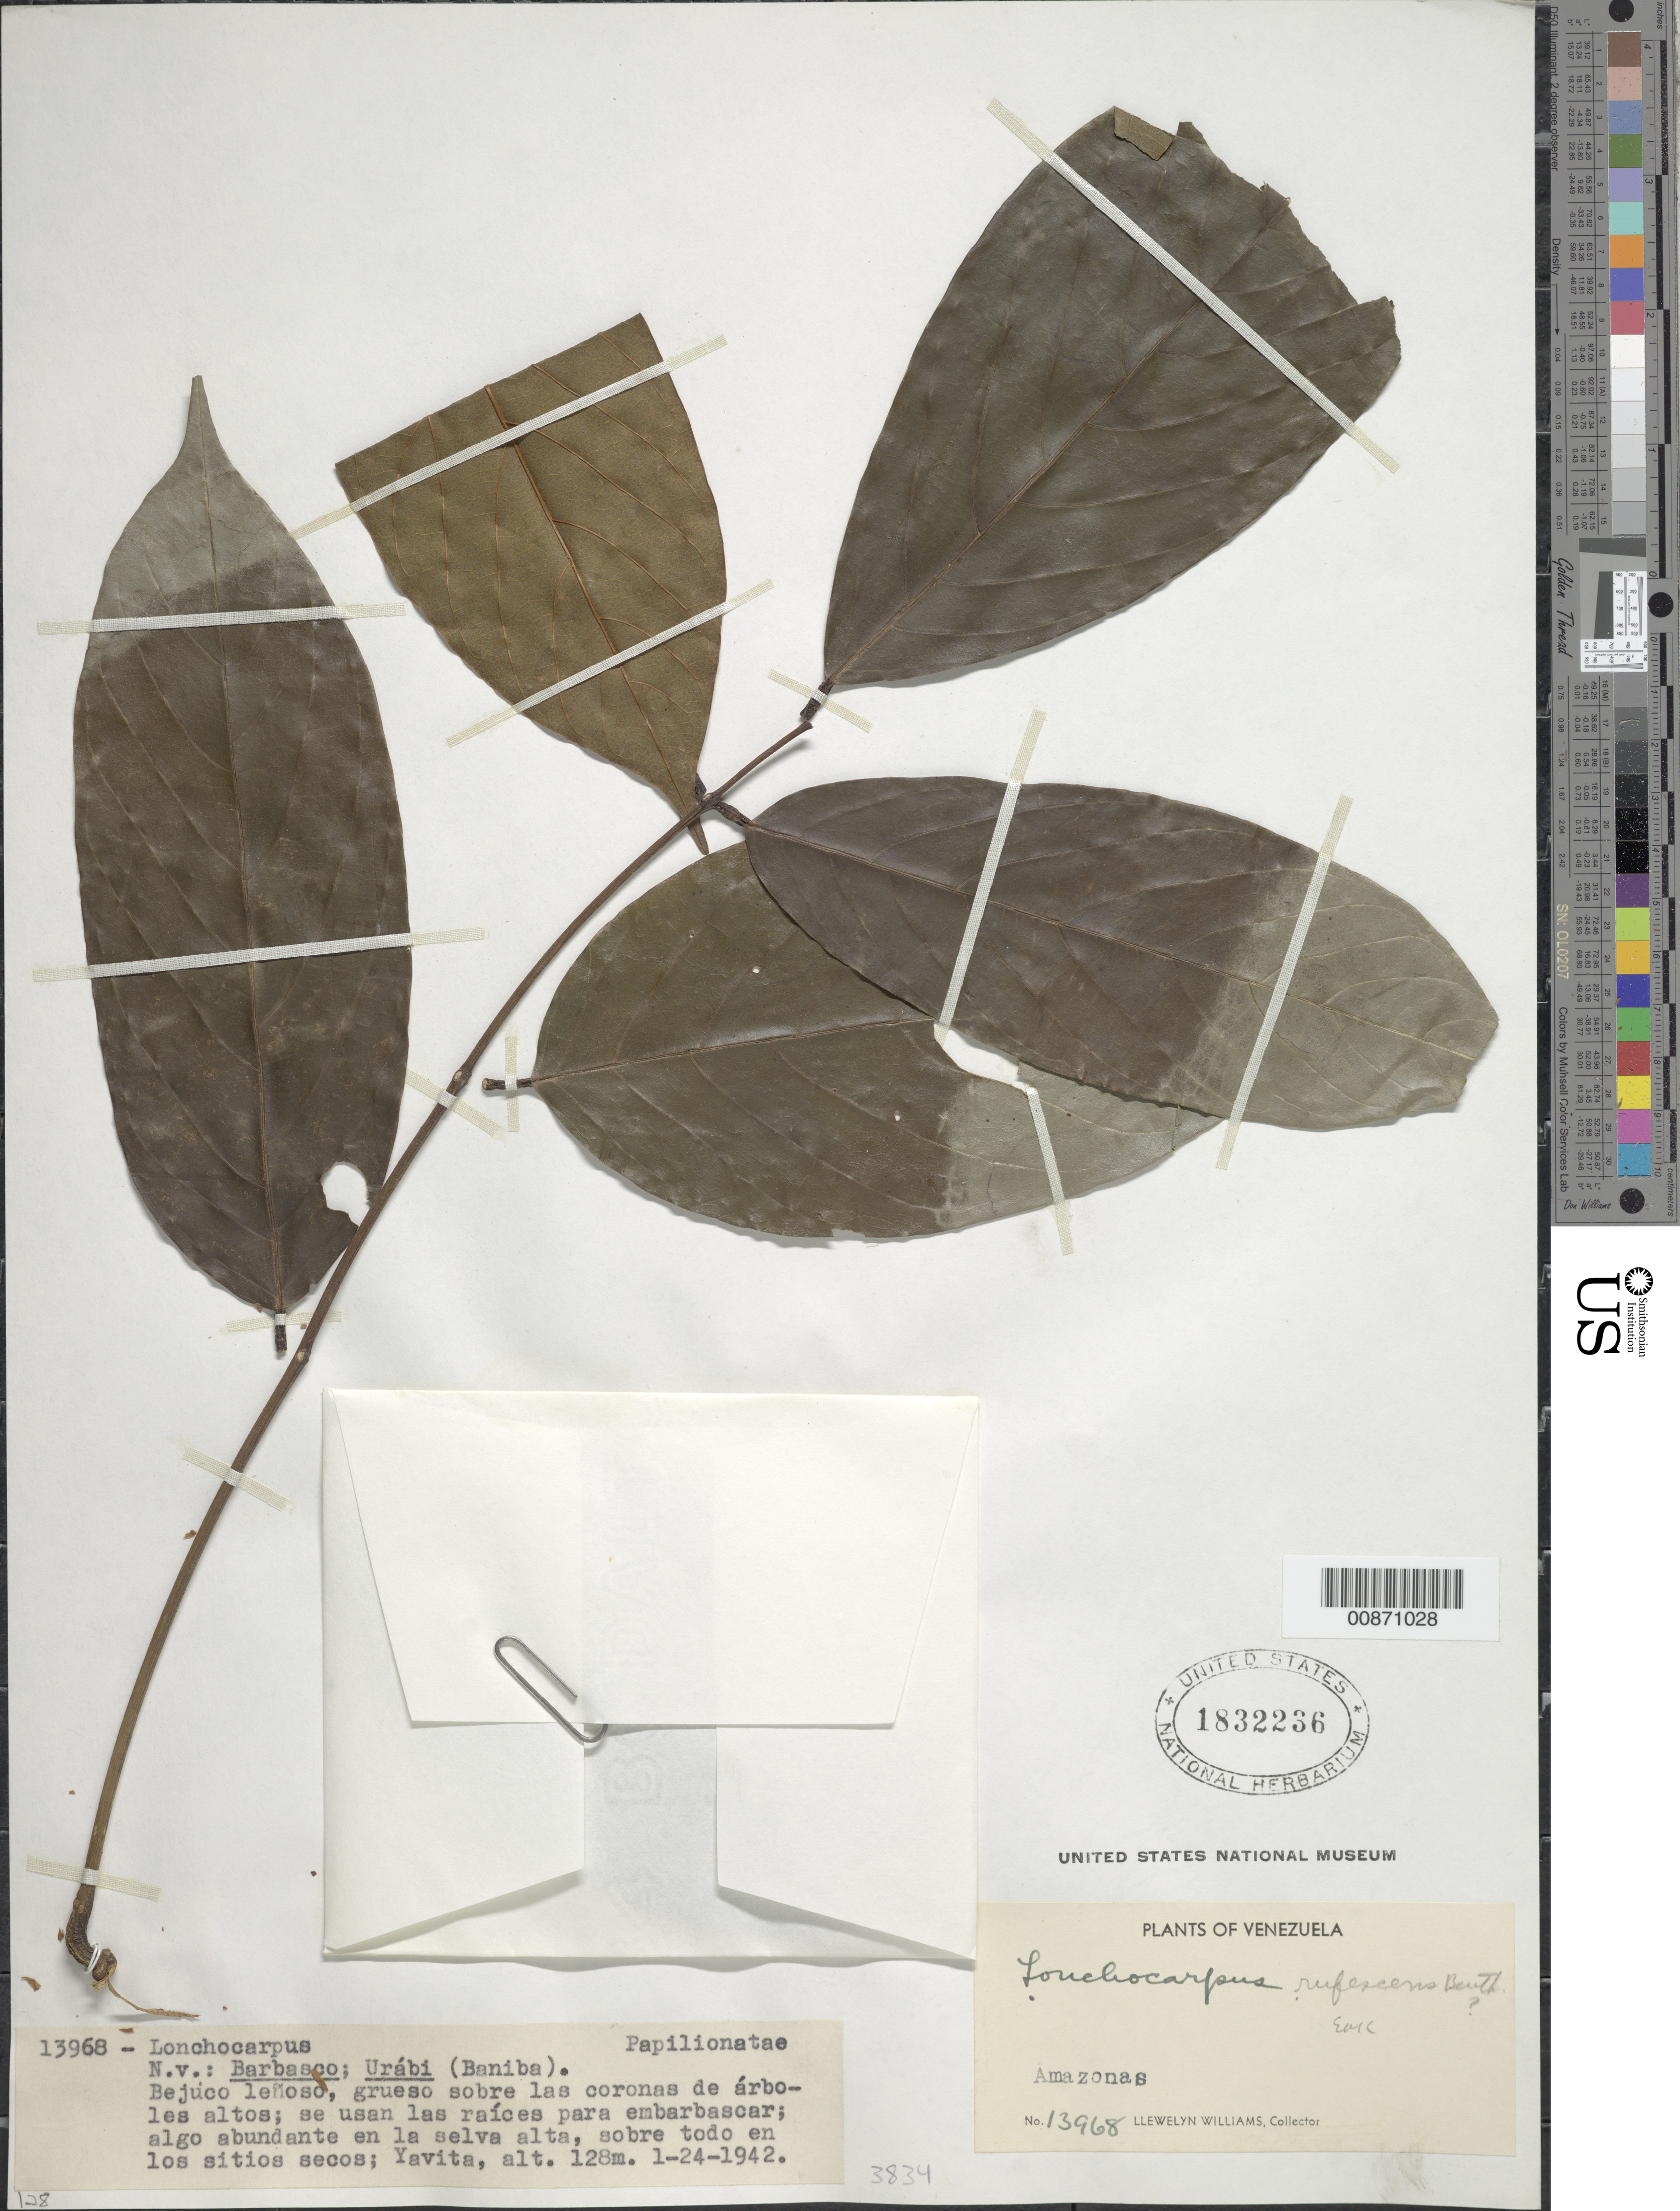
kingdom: Plantae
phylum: Tracheophyta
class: Magnoliopsida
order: Fabales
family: Fabaceae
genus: Lonchocarpus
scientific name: Lonchocarpus rufescens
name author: Benth.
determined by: Killip, Ellsworth P.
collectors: Ll. Williams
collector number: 13968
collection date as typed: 24-Jan-42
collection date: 1942-01-24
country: Venezuela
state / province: Amazonas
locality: Yavita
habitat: Selva alta, sobre todo en los sitios secos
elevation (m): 128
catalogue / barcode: US 1832236